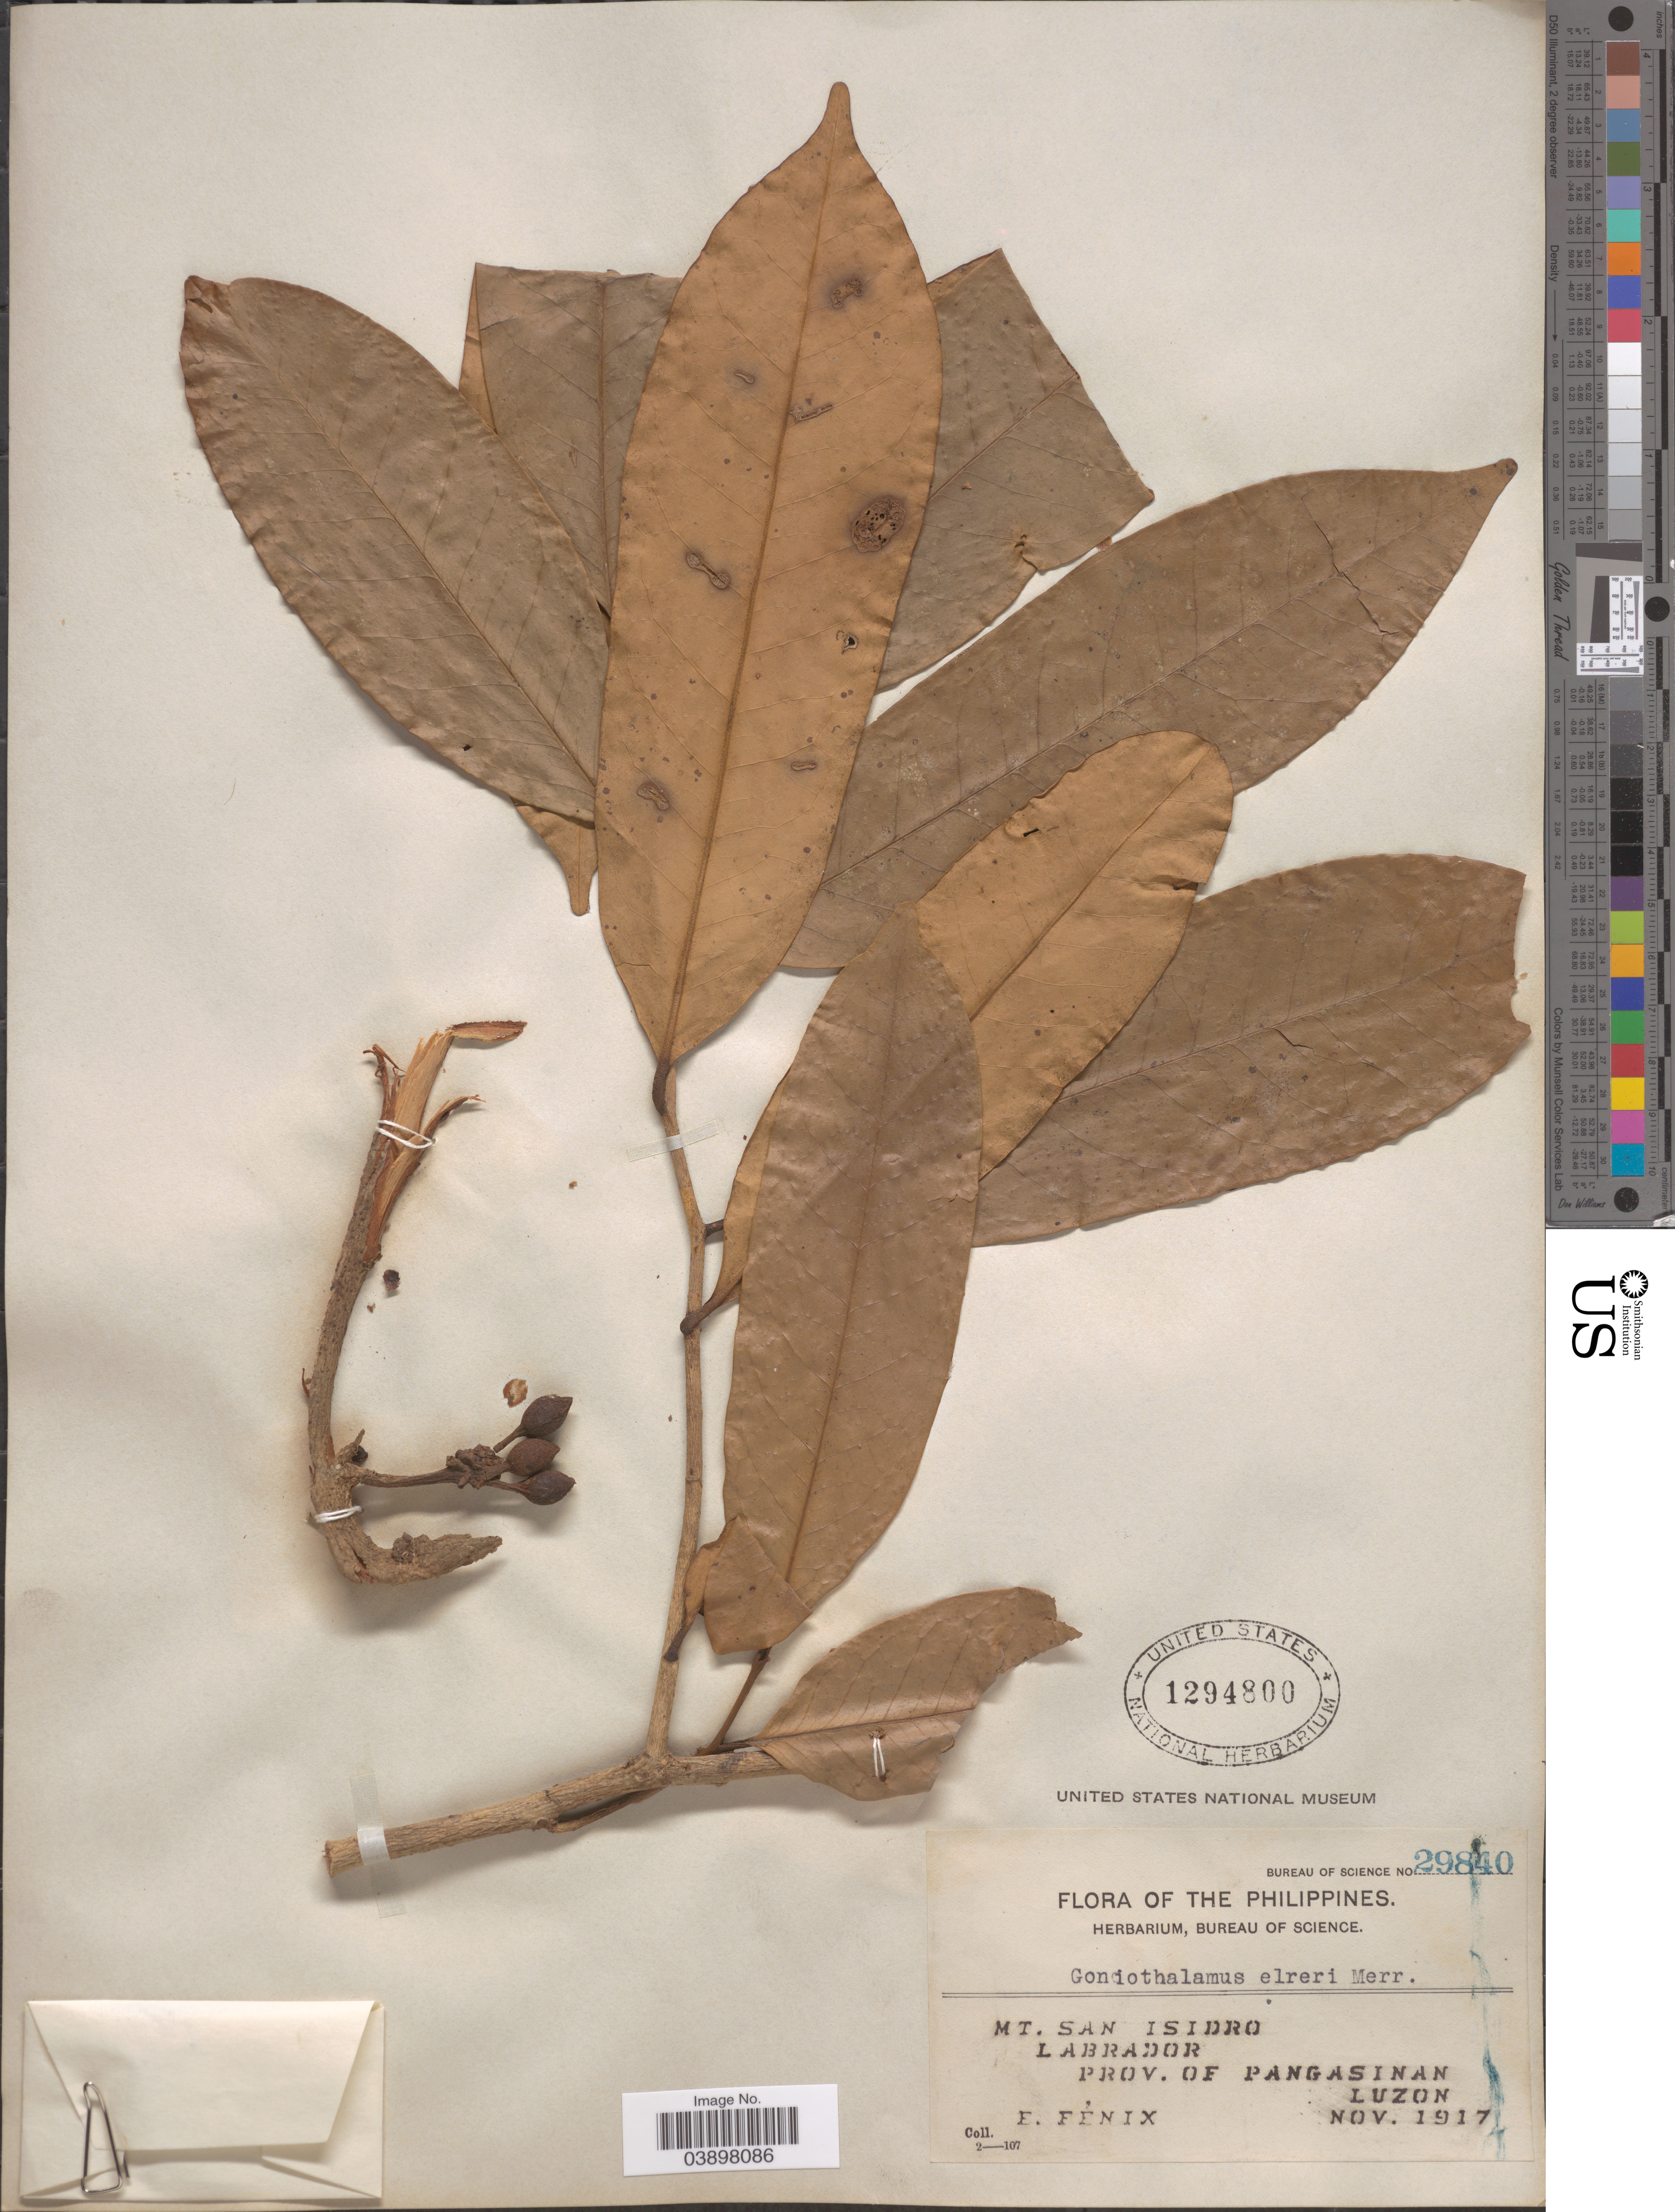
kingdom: Plantae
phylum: Tracheophyta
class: Magnoliopsida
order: Magnoliales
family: Annonaceae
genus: Goniothalamus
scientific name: Goniothalamus elmeri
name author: Merr.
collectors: E. Fénix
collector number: Bureau of Science 29840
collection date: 1917-11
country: Philippines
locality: Mt. San Isidro. Labrador. Prov. of Pangasinan, Luzon.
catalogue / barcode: US 1294800